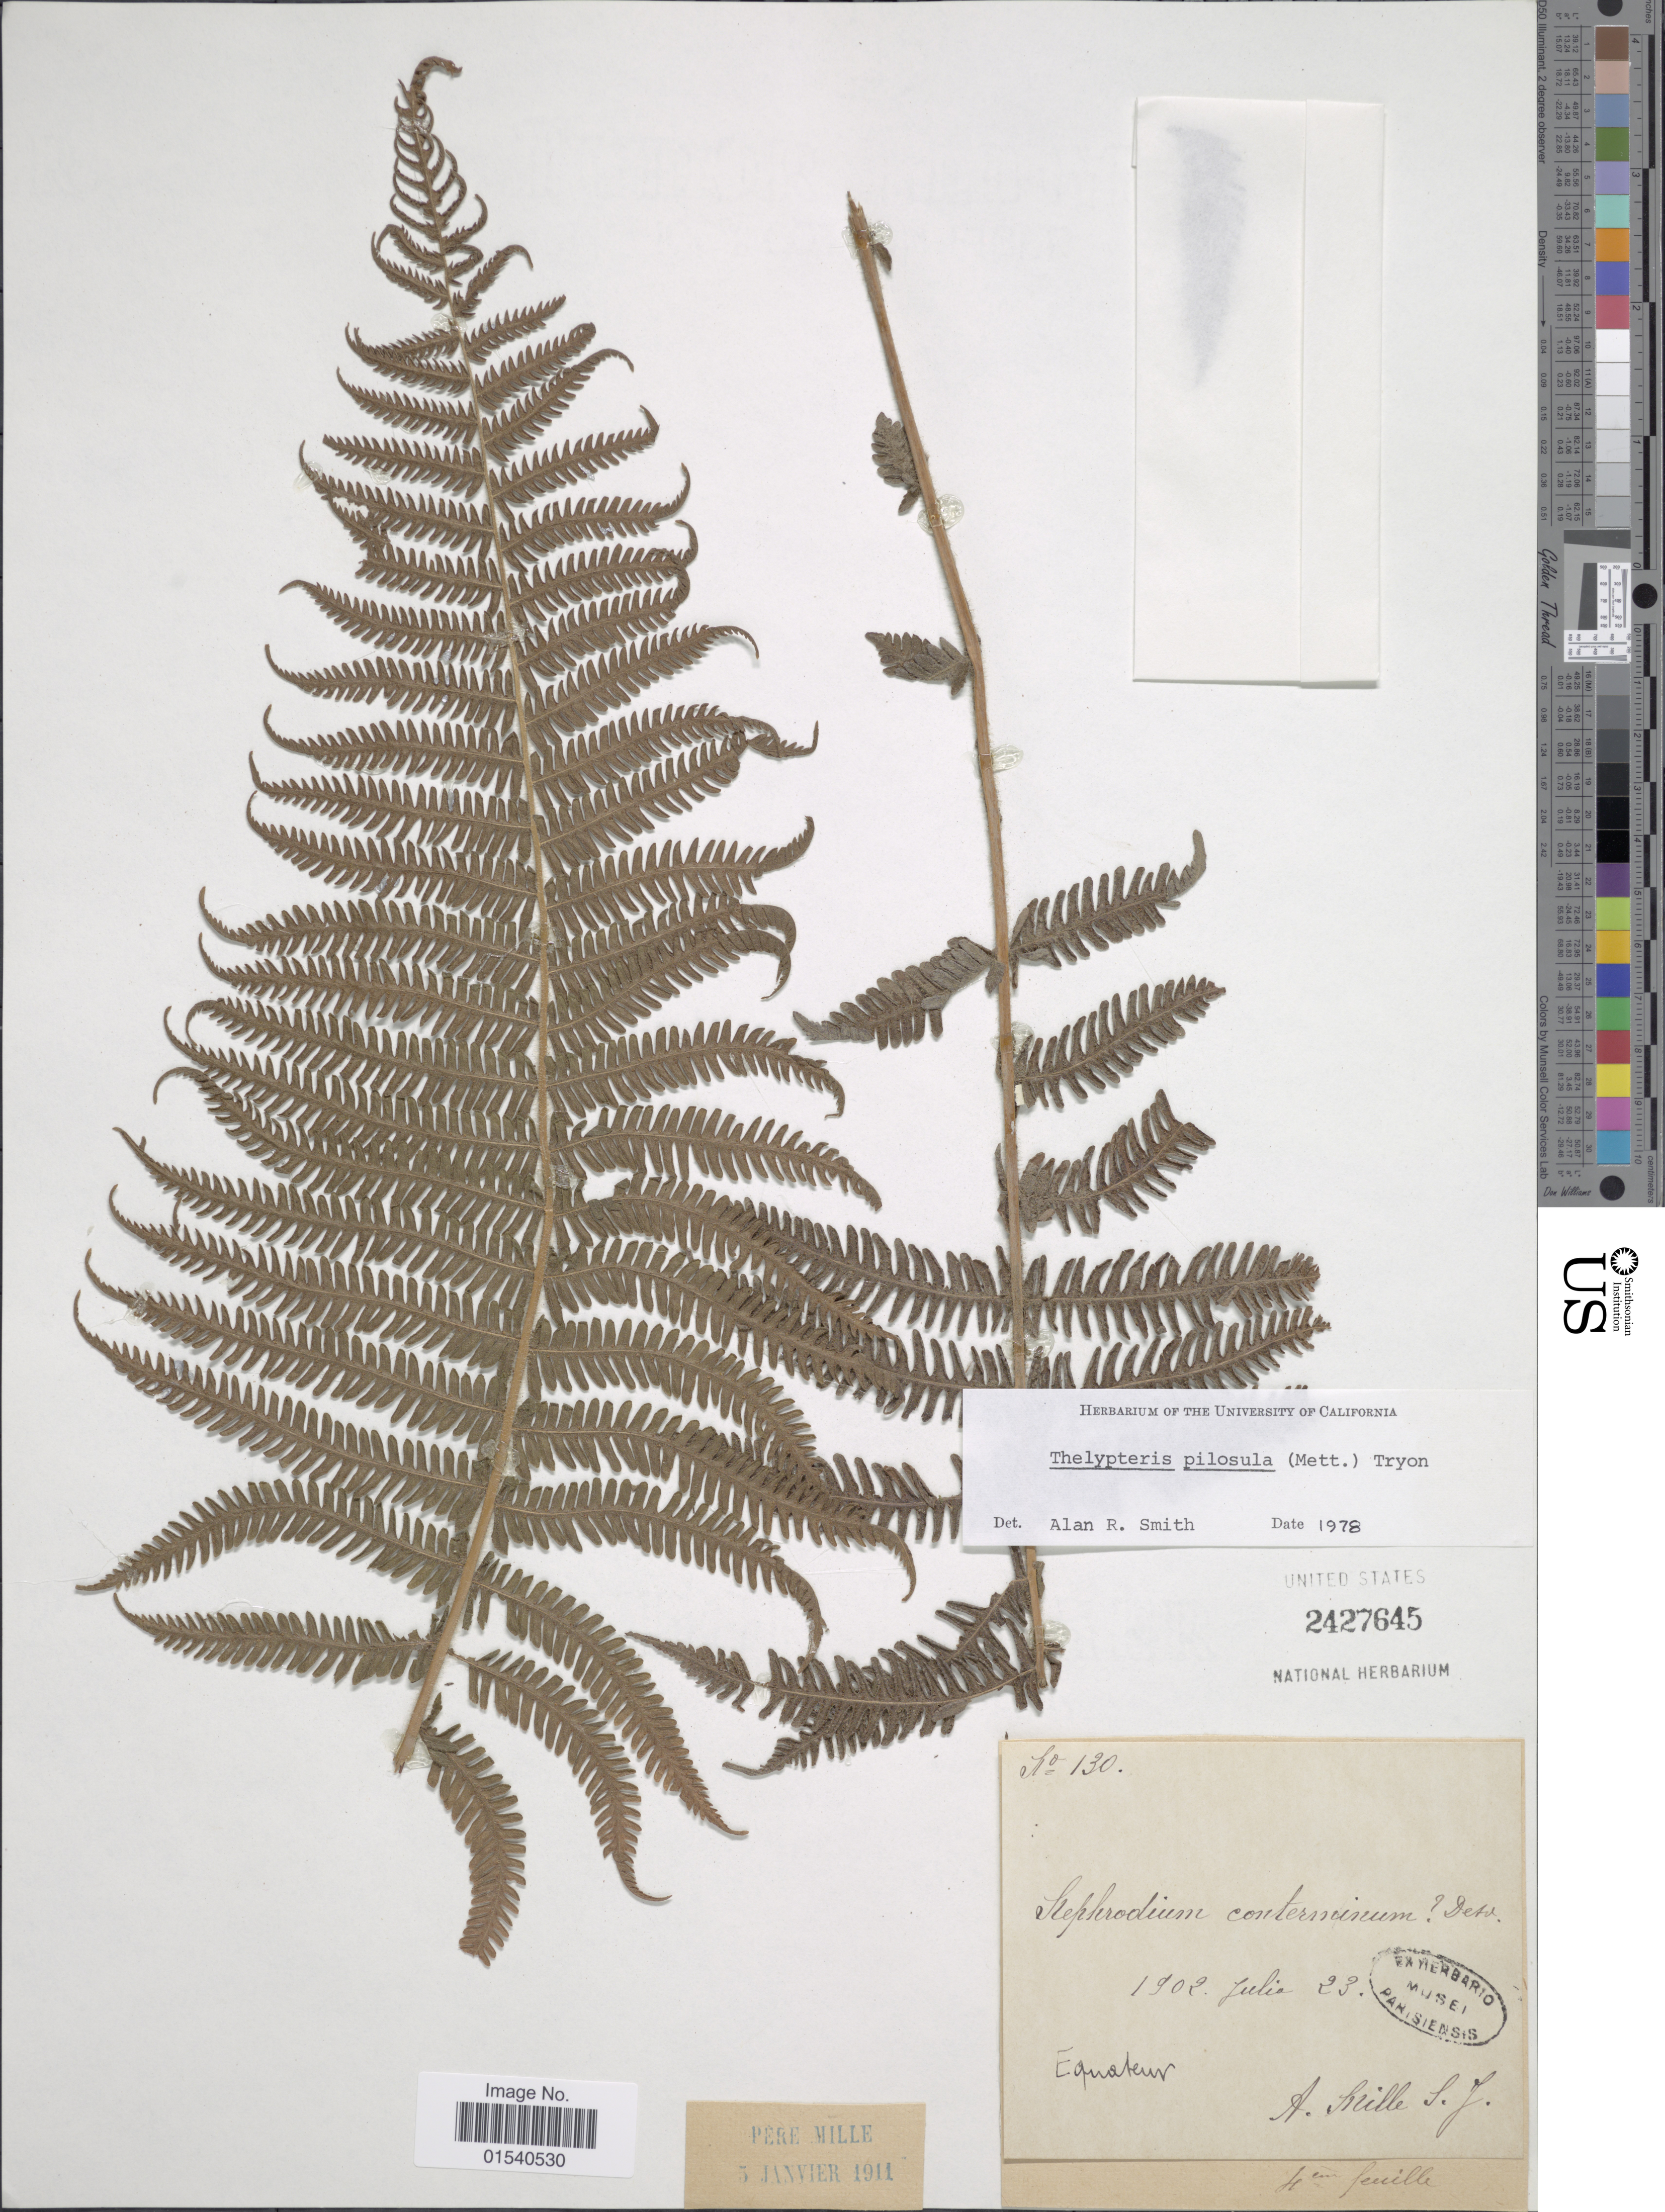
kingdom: Plantae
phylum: Tracheophyta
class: Polypodiopsida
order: Polypodiales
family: Thelypteridaceae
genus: Amauropelta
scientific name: Amauropelta pilosula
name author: (Klotzsch & H. Karst.) Á. Löve & D. Löve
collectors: A. Mille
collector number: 130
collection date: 1902-07-23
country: Ecuador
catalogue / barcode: US 2427645